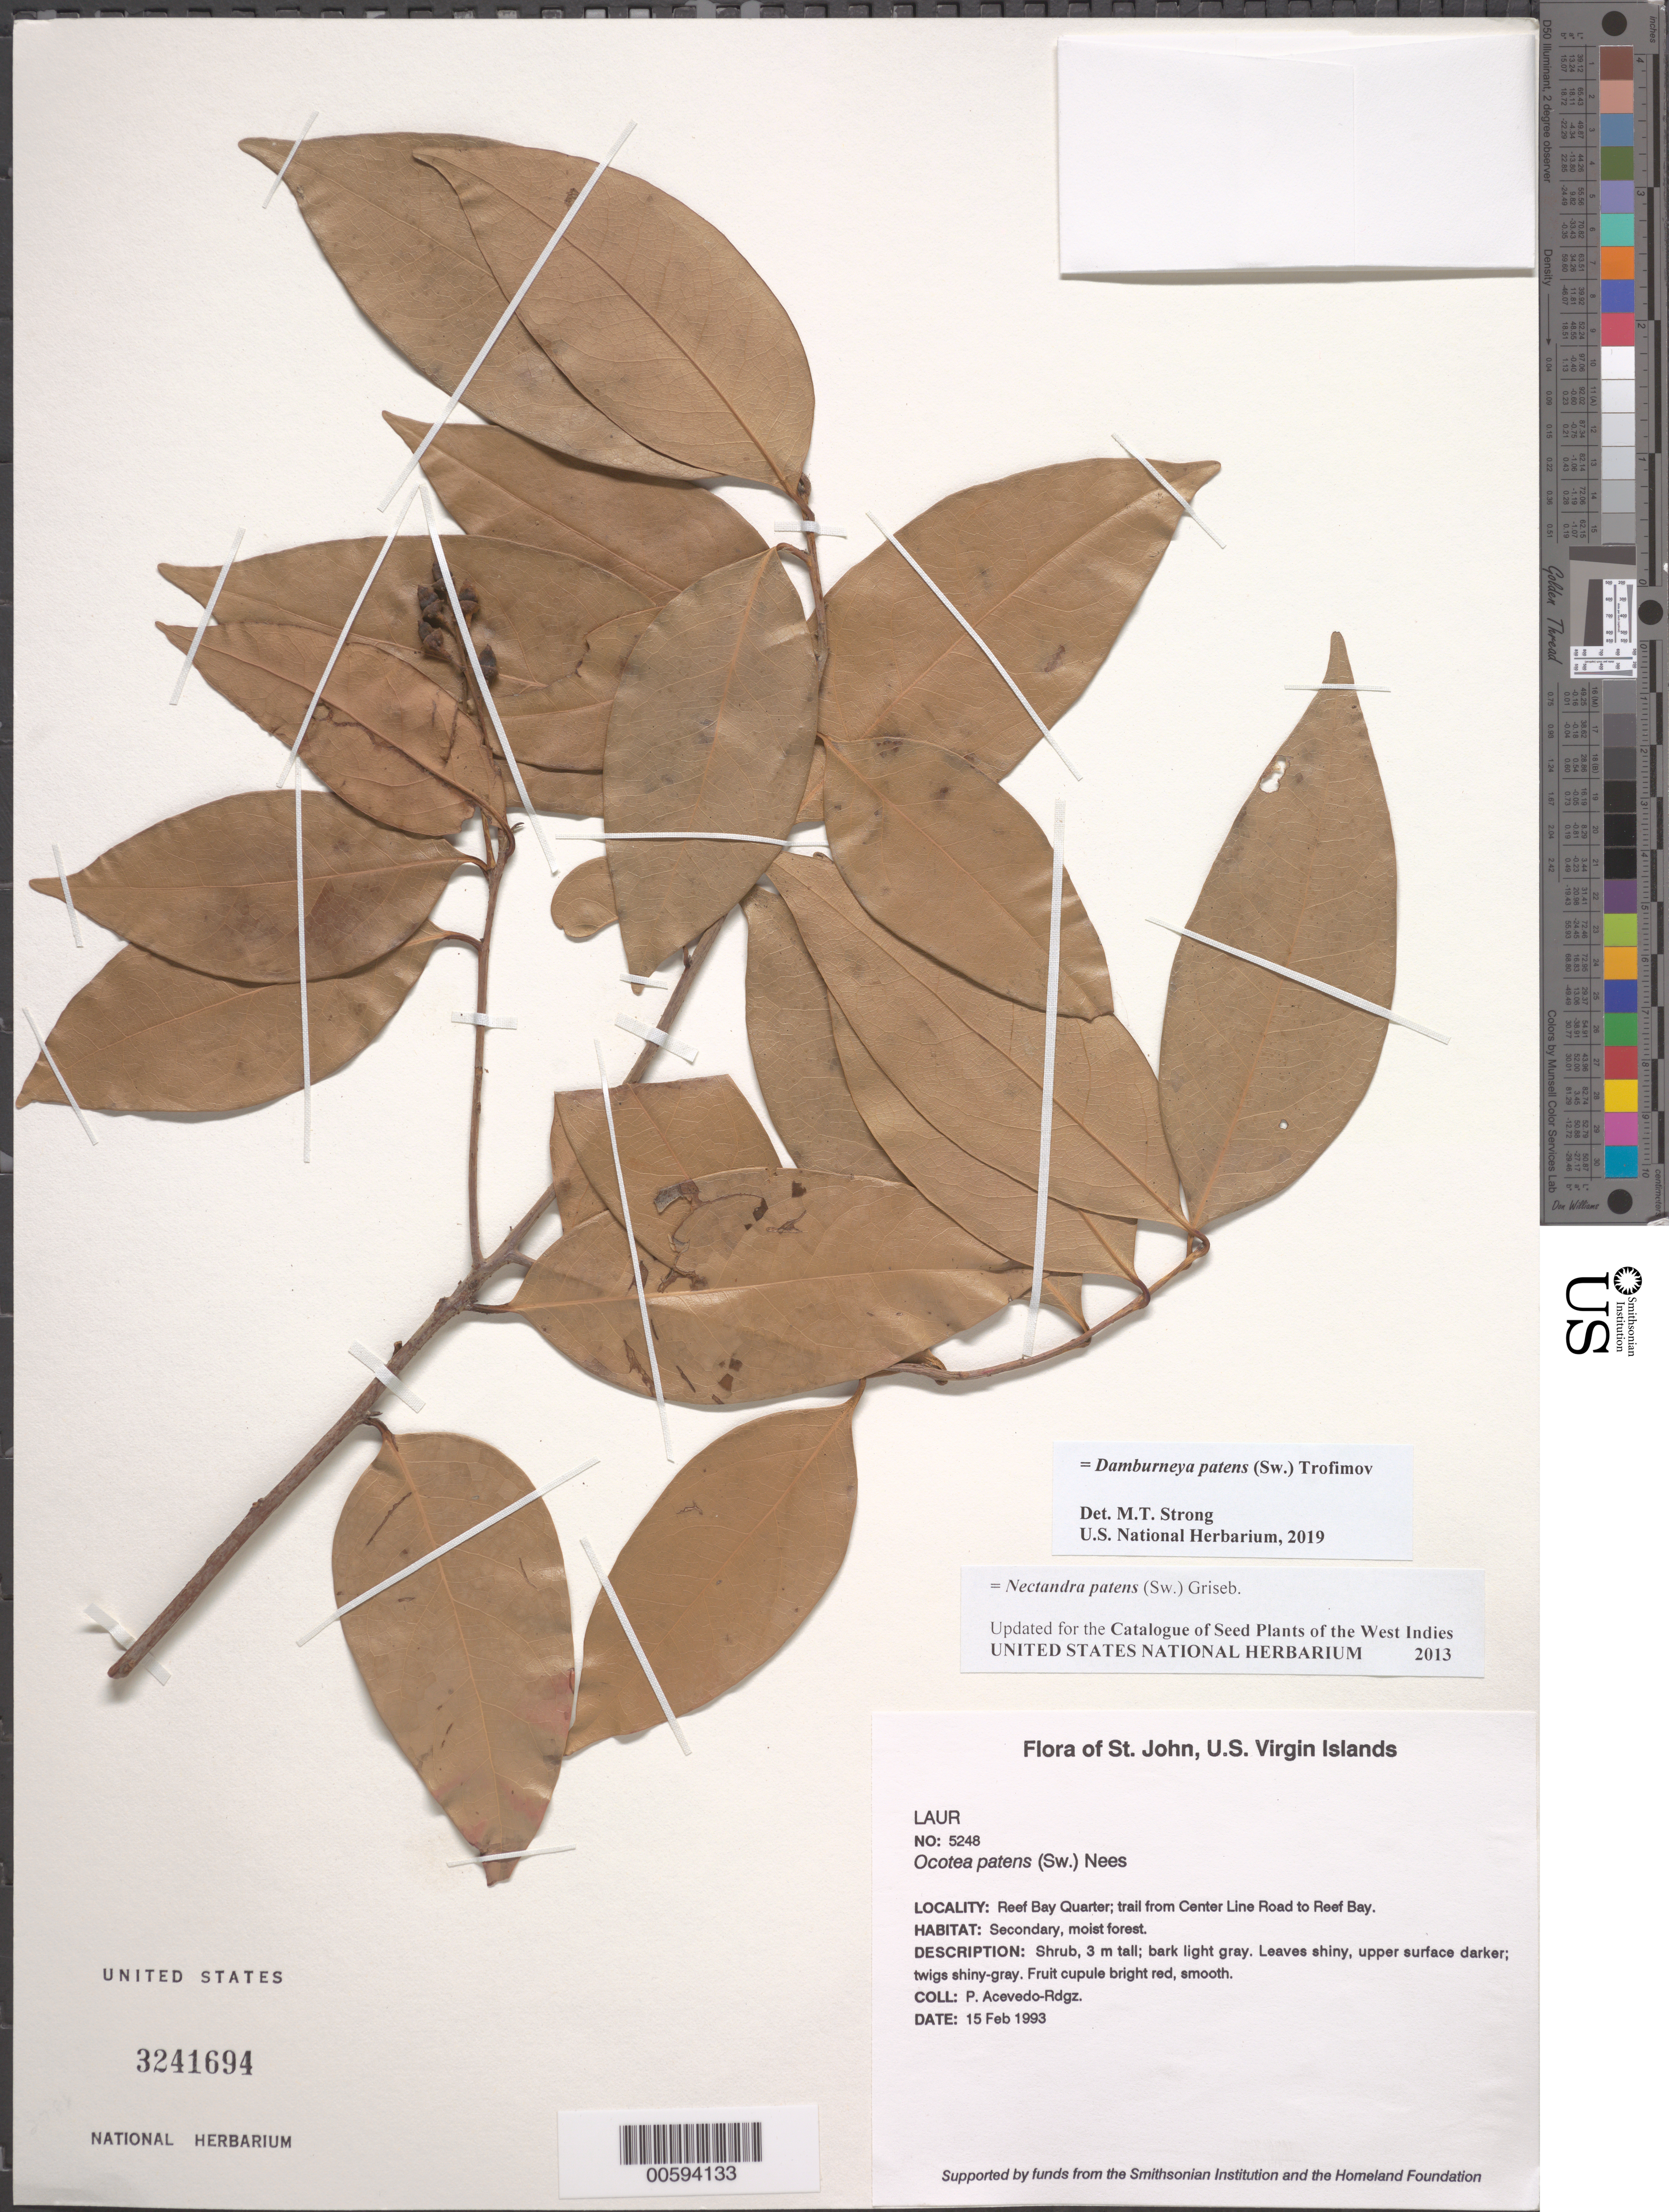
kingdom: Plantae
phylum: Tracheophyta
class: Magnoliopsida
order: Laurales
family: Lauraceae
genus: Damburneya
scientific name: Damburneya patens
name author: (Sw.) Trofimov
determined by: Strong, M. T., (US), Smithsonian Institution - National Museum of Natural History (UNITED STATES)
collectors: P. Acevedo-Rodr.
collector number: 5248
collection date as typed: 15 Feb 1993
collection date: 1993-02-15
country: U.S. Virgin Islands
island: St. John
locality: Reef Bay Quarter; trail from Center Line Road to Reef Bay.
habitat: Secondary, moist forest.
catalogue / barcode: US 3241694